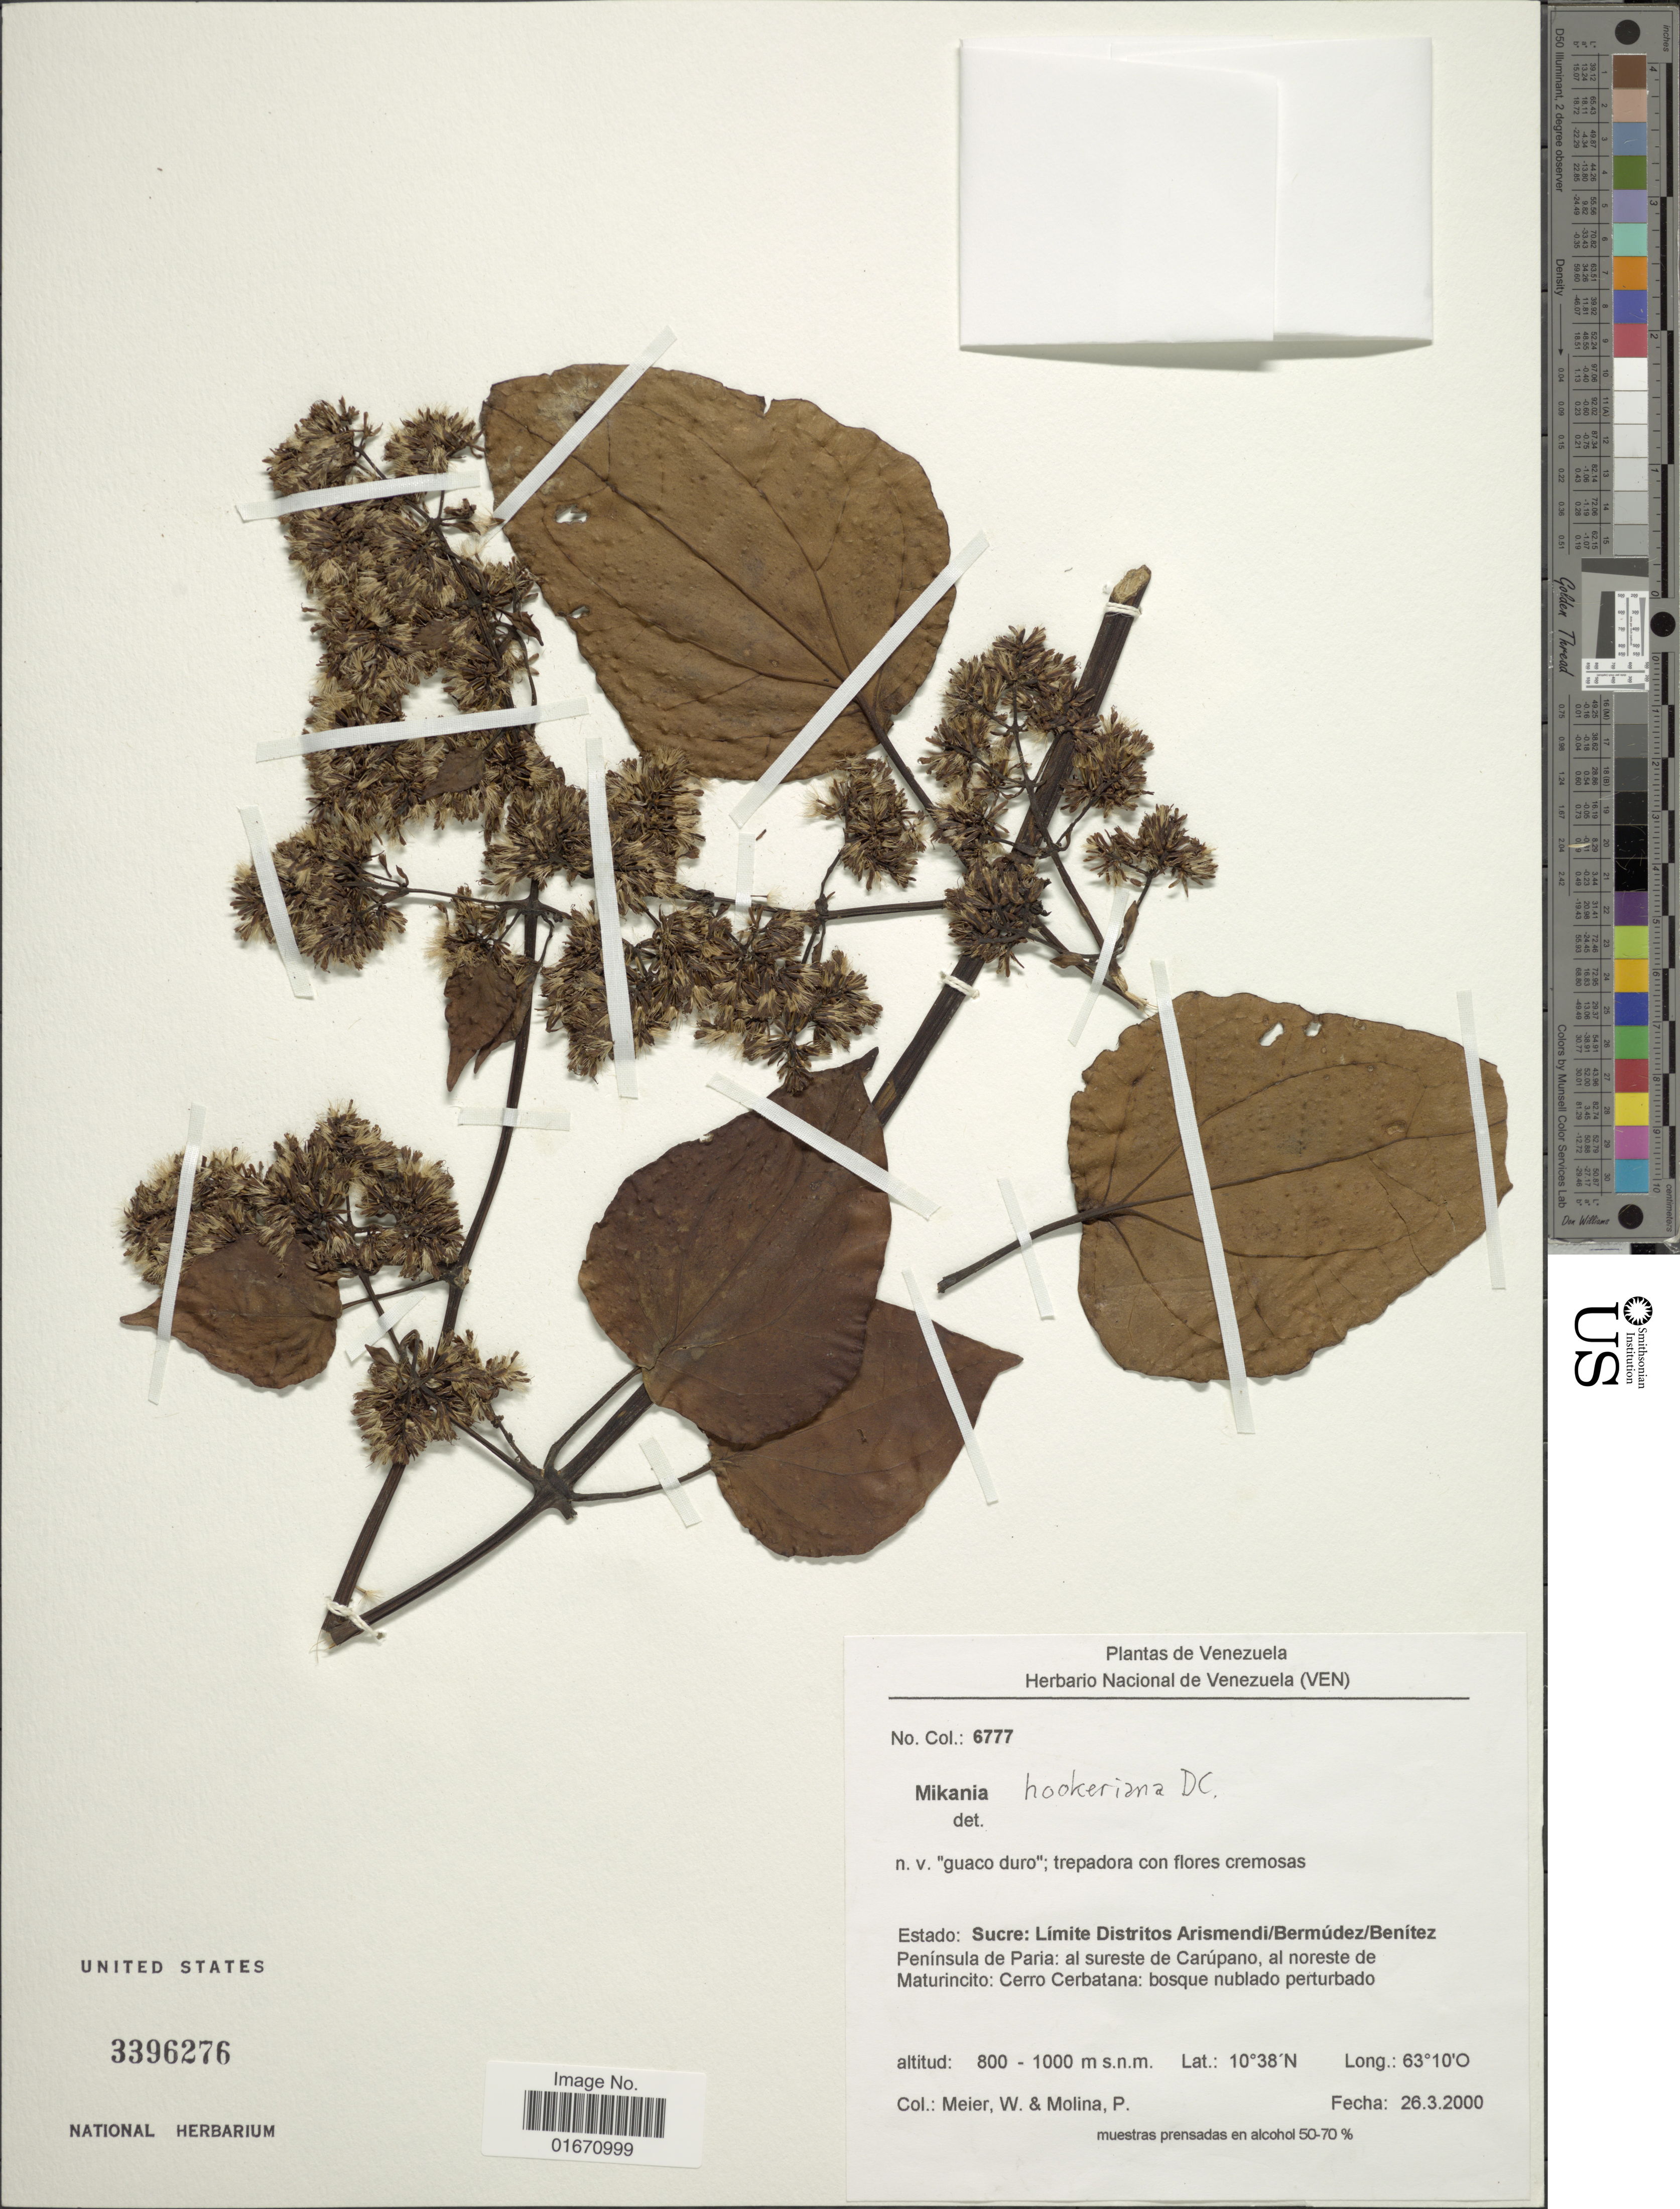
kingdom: Plantae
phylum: Tracheophyta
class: Magnoliopsida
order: Asterales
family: Asteraceae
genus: Mikania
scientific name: Mikania hookeriana var. platyphylla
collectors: W. Meier & P. Molina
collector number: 6777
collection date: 2000-03-26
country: Venezuela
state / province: Sucre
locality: Limite Distritos Arismendi/Bermudez/Benitez Peninsula de Paria, al sureste de Carupano, al noreste de Maturincito, Cerro Cerbatana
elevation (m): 800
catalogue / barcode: US 3396276